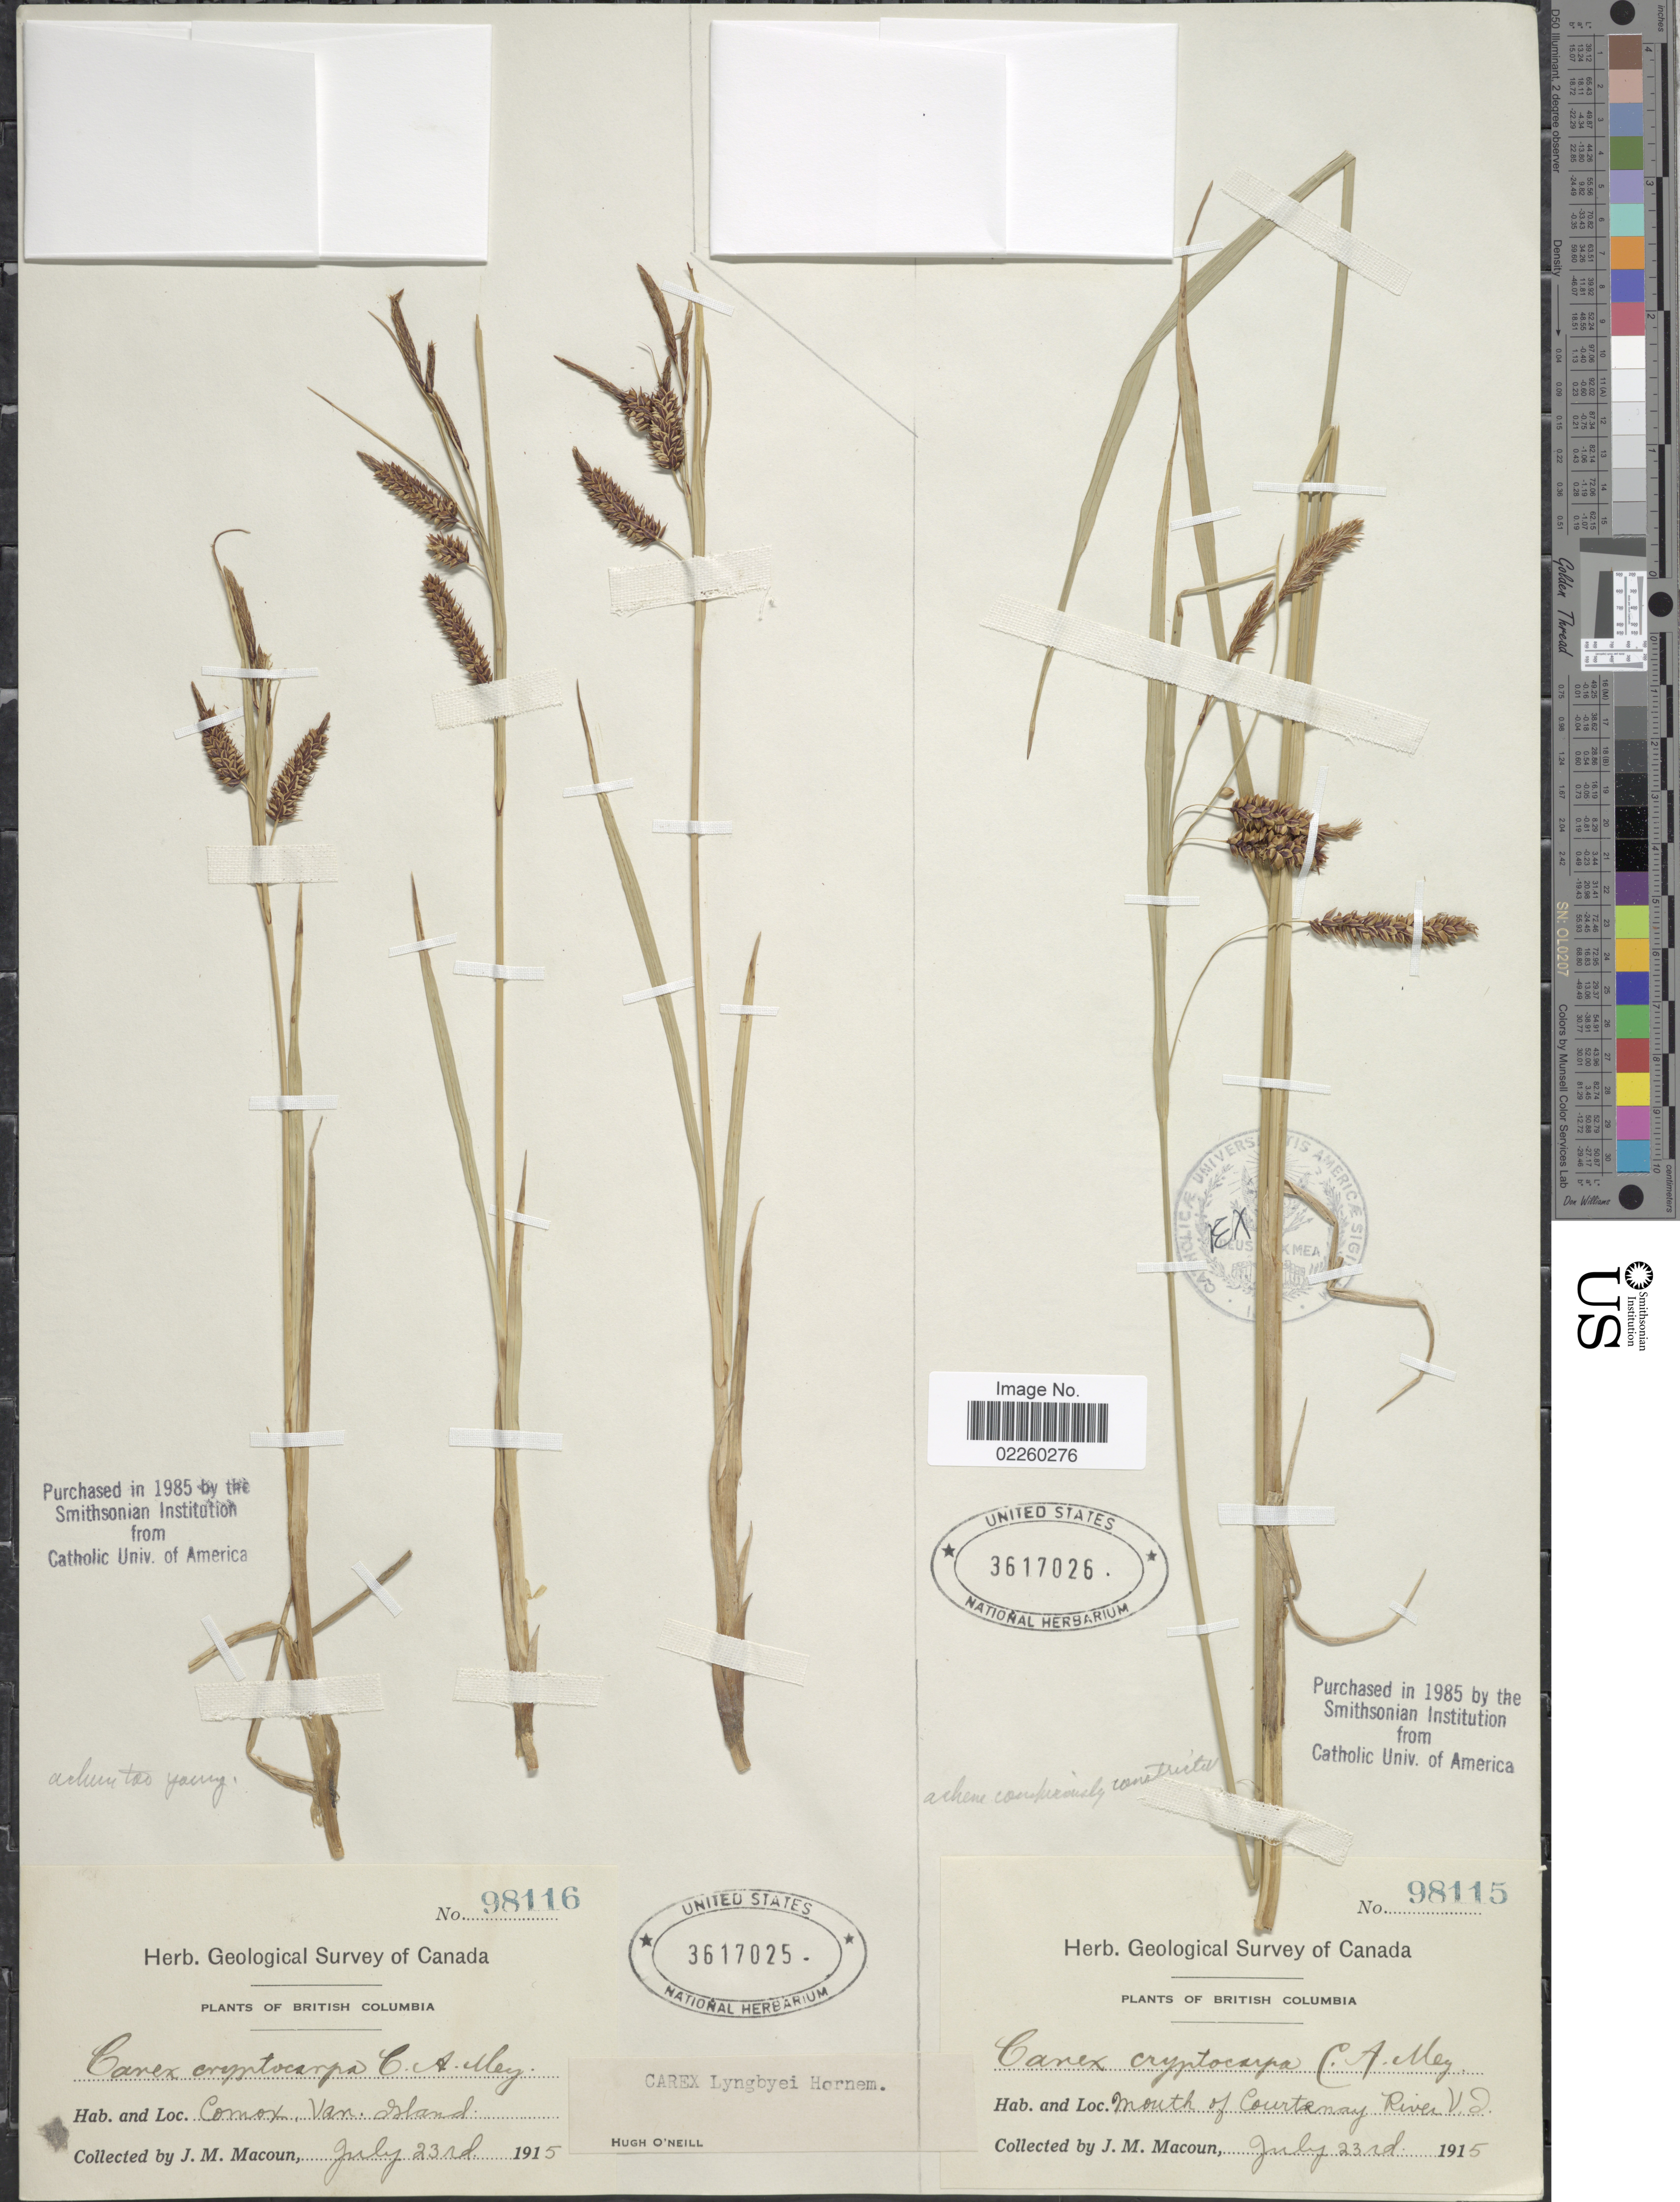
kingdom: Plantae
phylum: Tracheophyta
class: Liliopsida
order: Poales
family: Cyperaceae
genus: Carex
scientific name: Carex lyngbyei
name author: Hornem.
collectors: J. M. Macoun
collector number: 98115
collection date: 1915-07-23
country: Canada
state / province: British Columbia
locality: Mouth of Courtenay River V.I.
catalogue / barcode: US 3617026-2